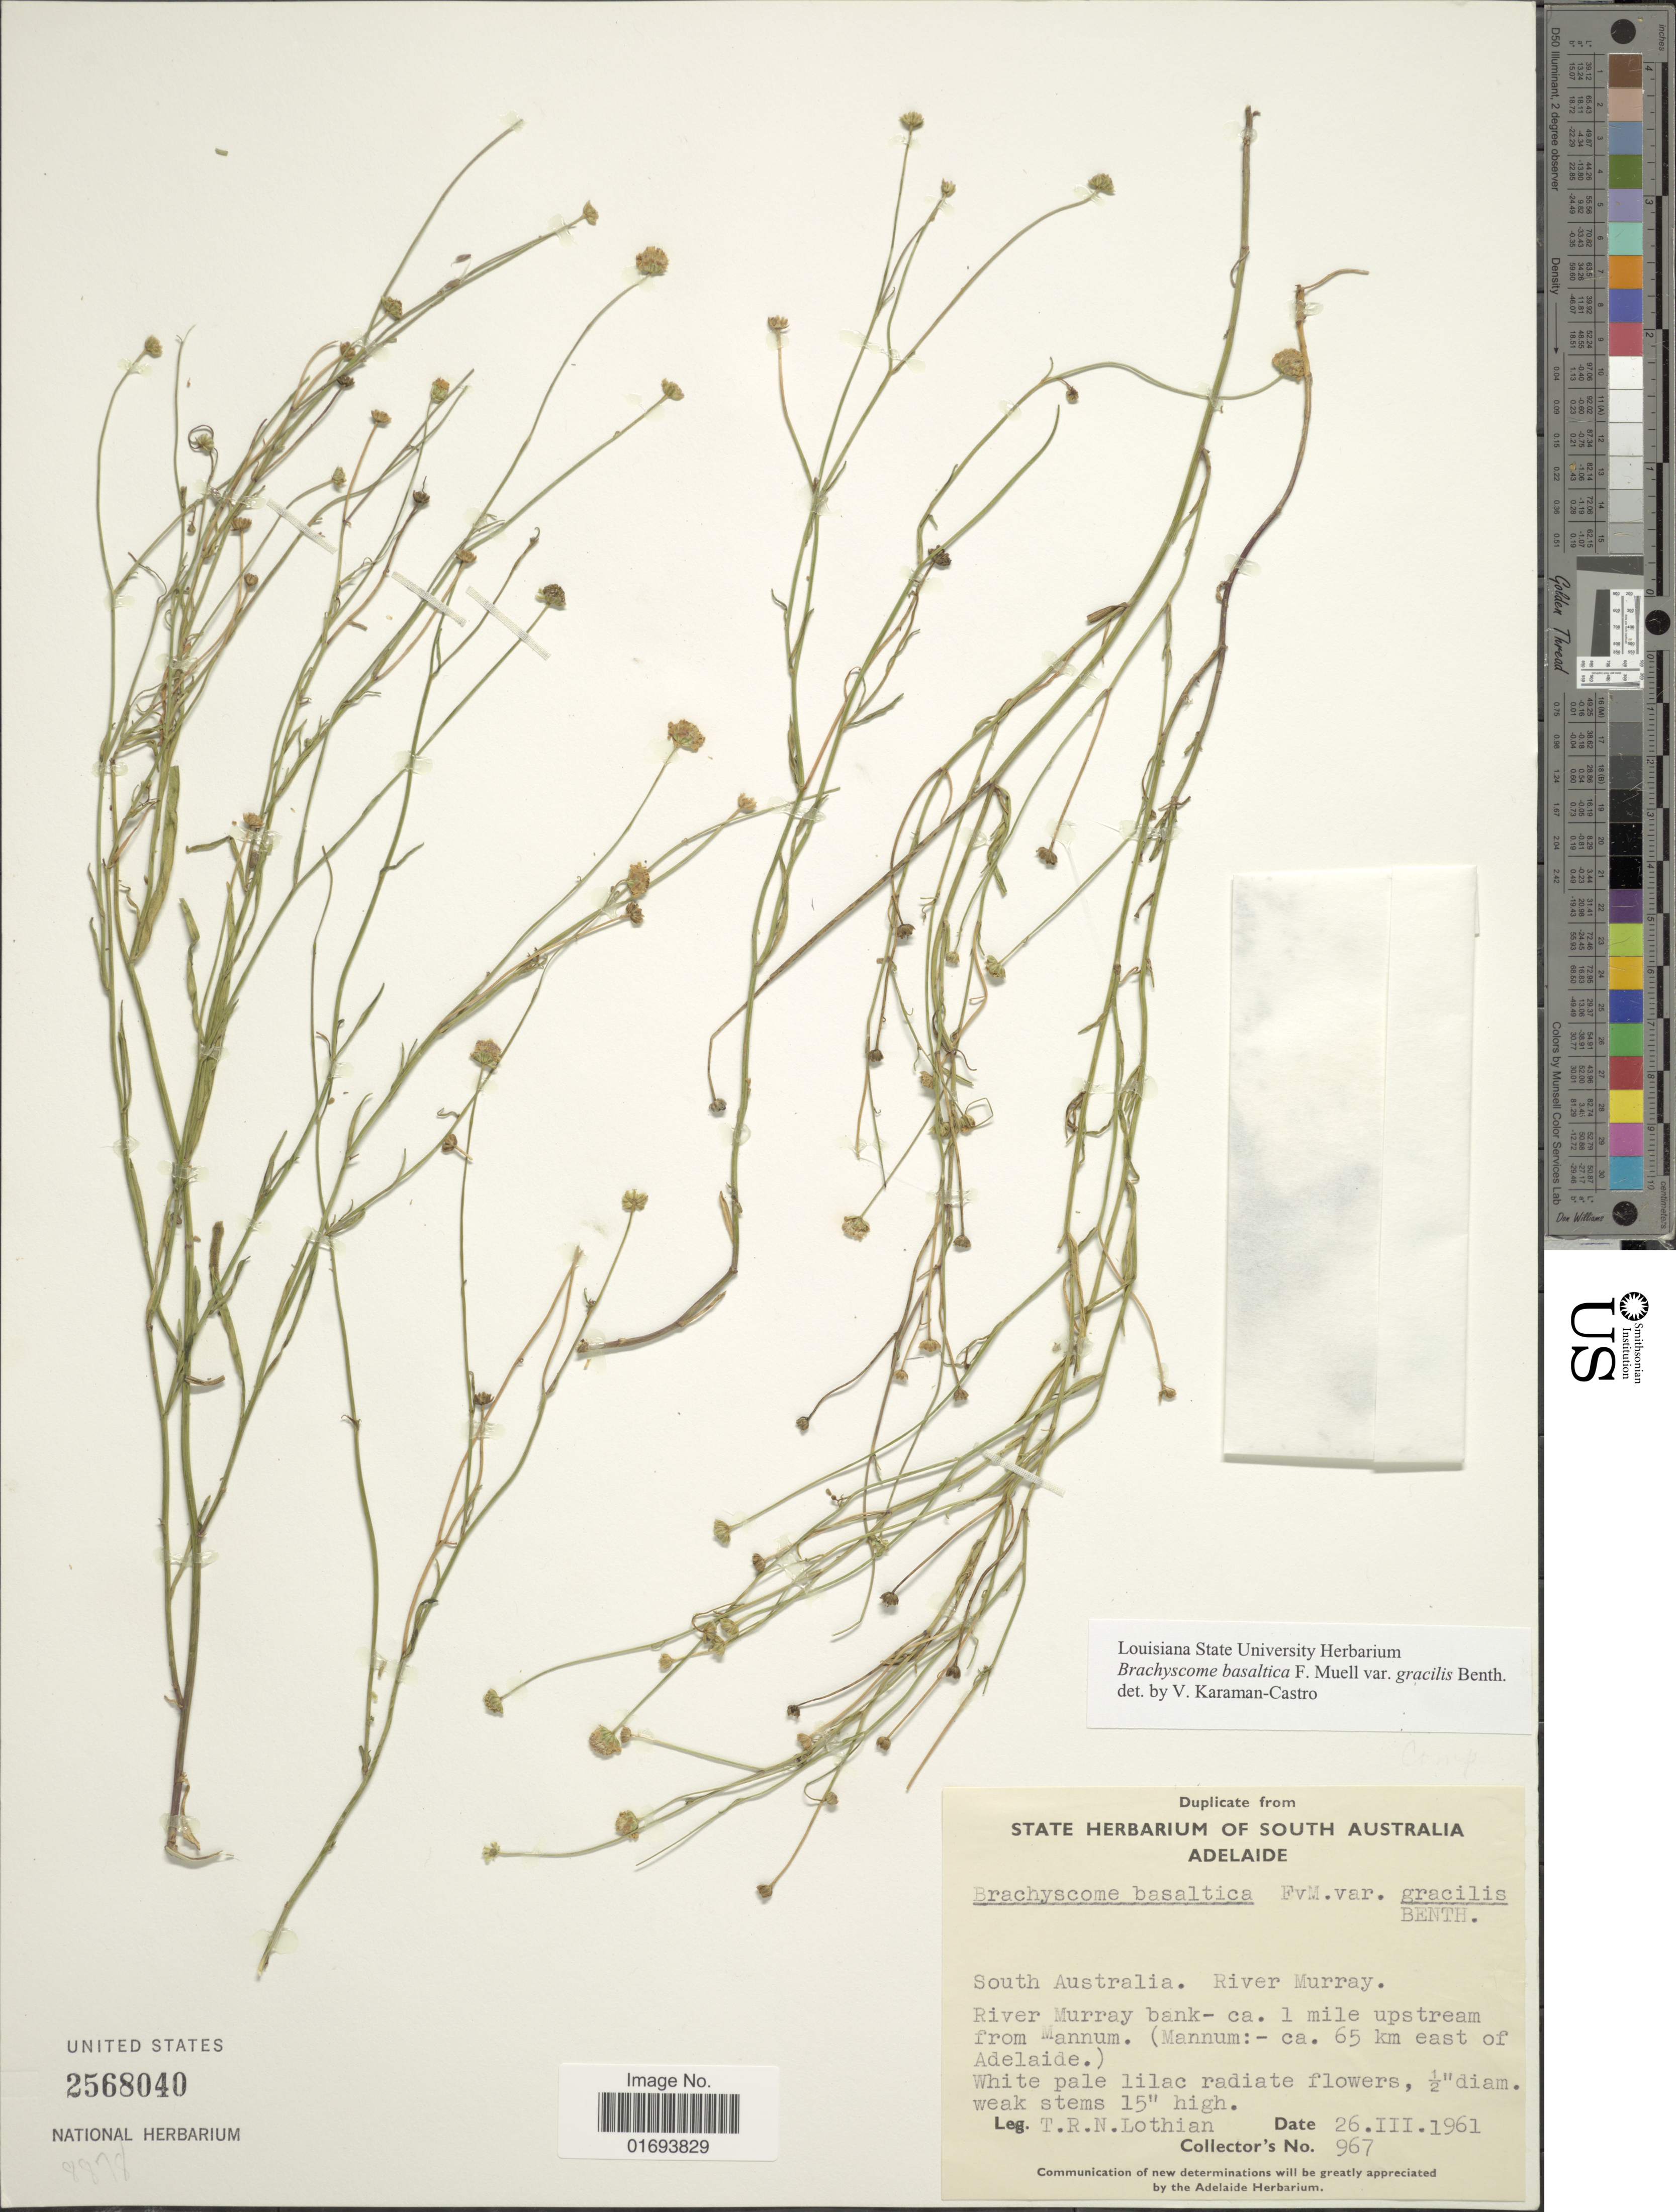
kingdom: Plantae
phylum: Tracheophyta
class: Magnoliopsida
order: Asterales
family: Asteraceae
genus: Brachyscome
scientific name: Brachyscome basaltica var. gracilis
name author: Benth.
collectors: T. Lothian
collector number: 967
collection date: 1961-01-26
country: Australia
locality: South Australia. Adelaide South Australia. River Murray, River Murray bank- ca. 1 mile upstream from Mannum: - ca. 65 km east of Adelaide)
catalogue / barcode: US 2568040